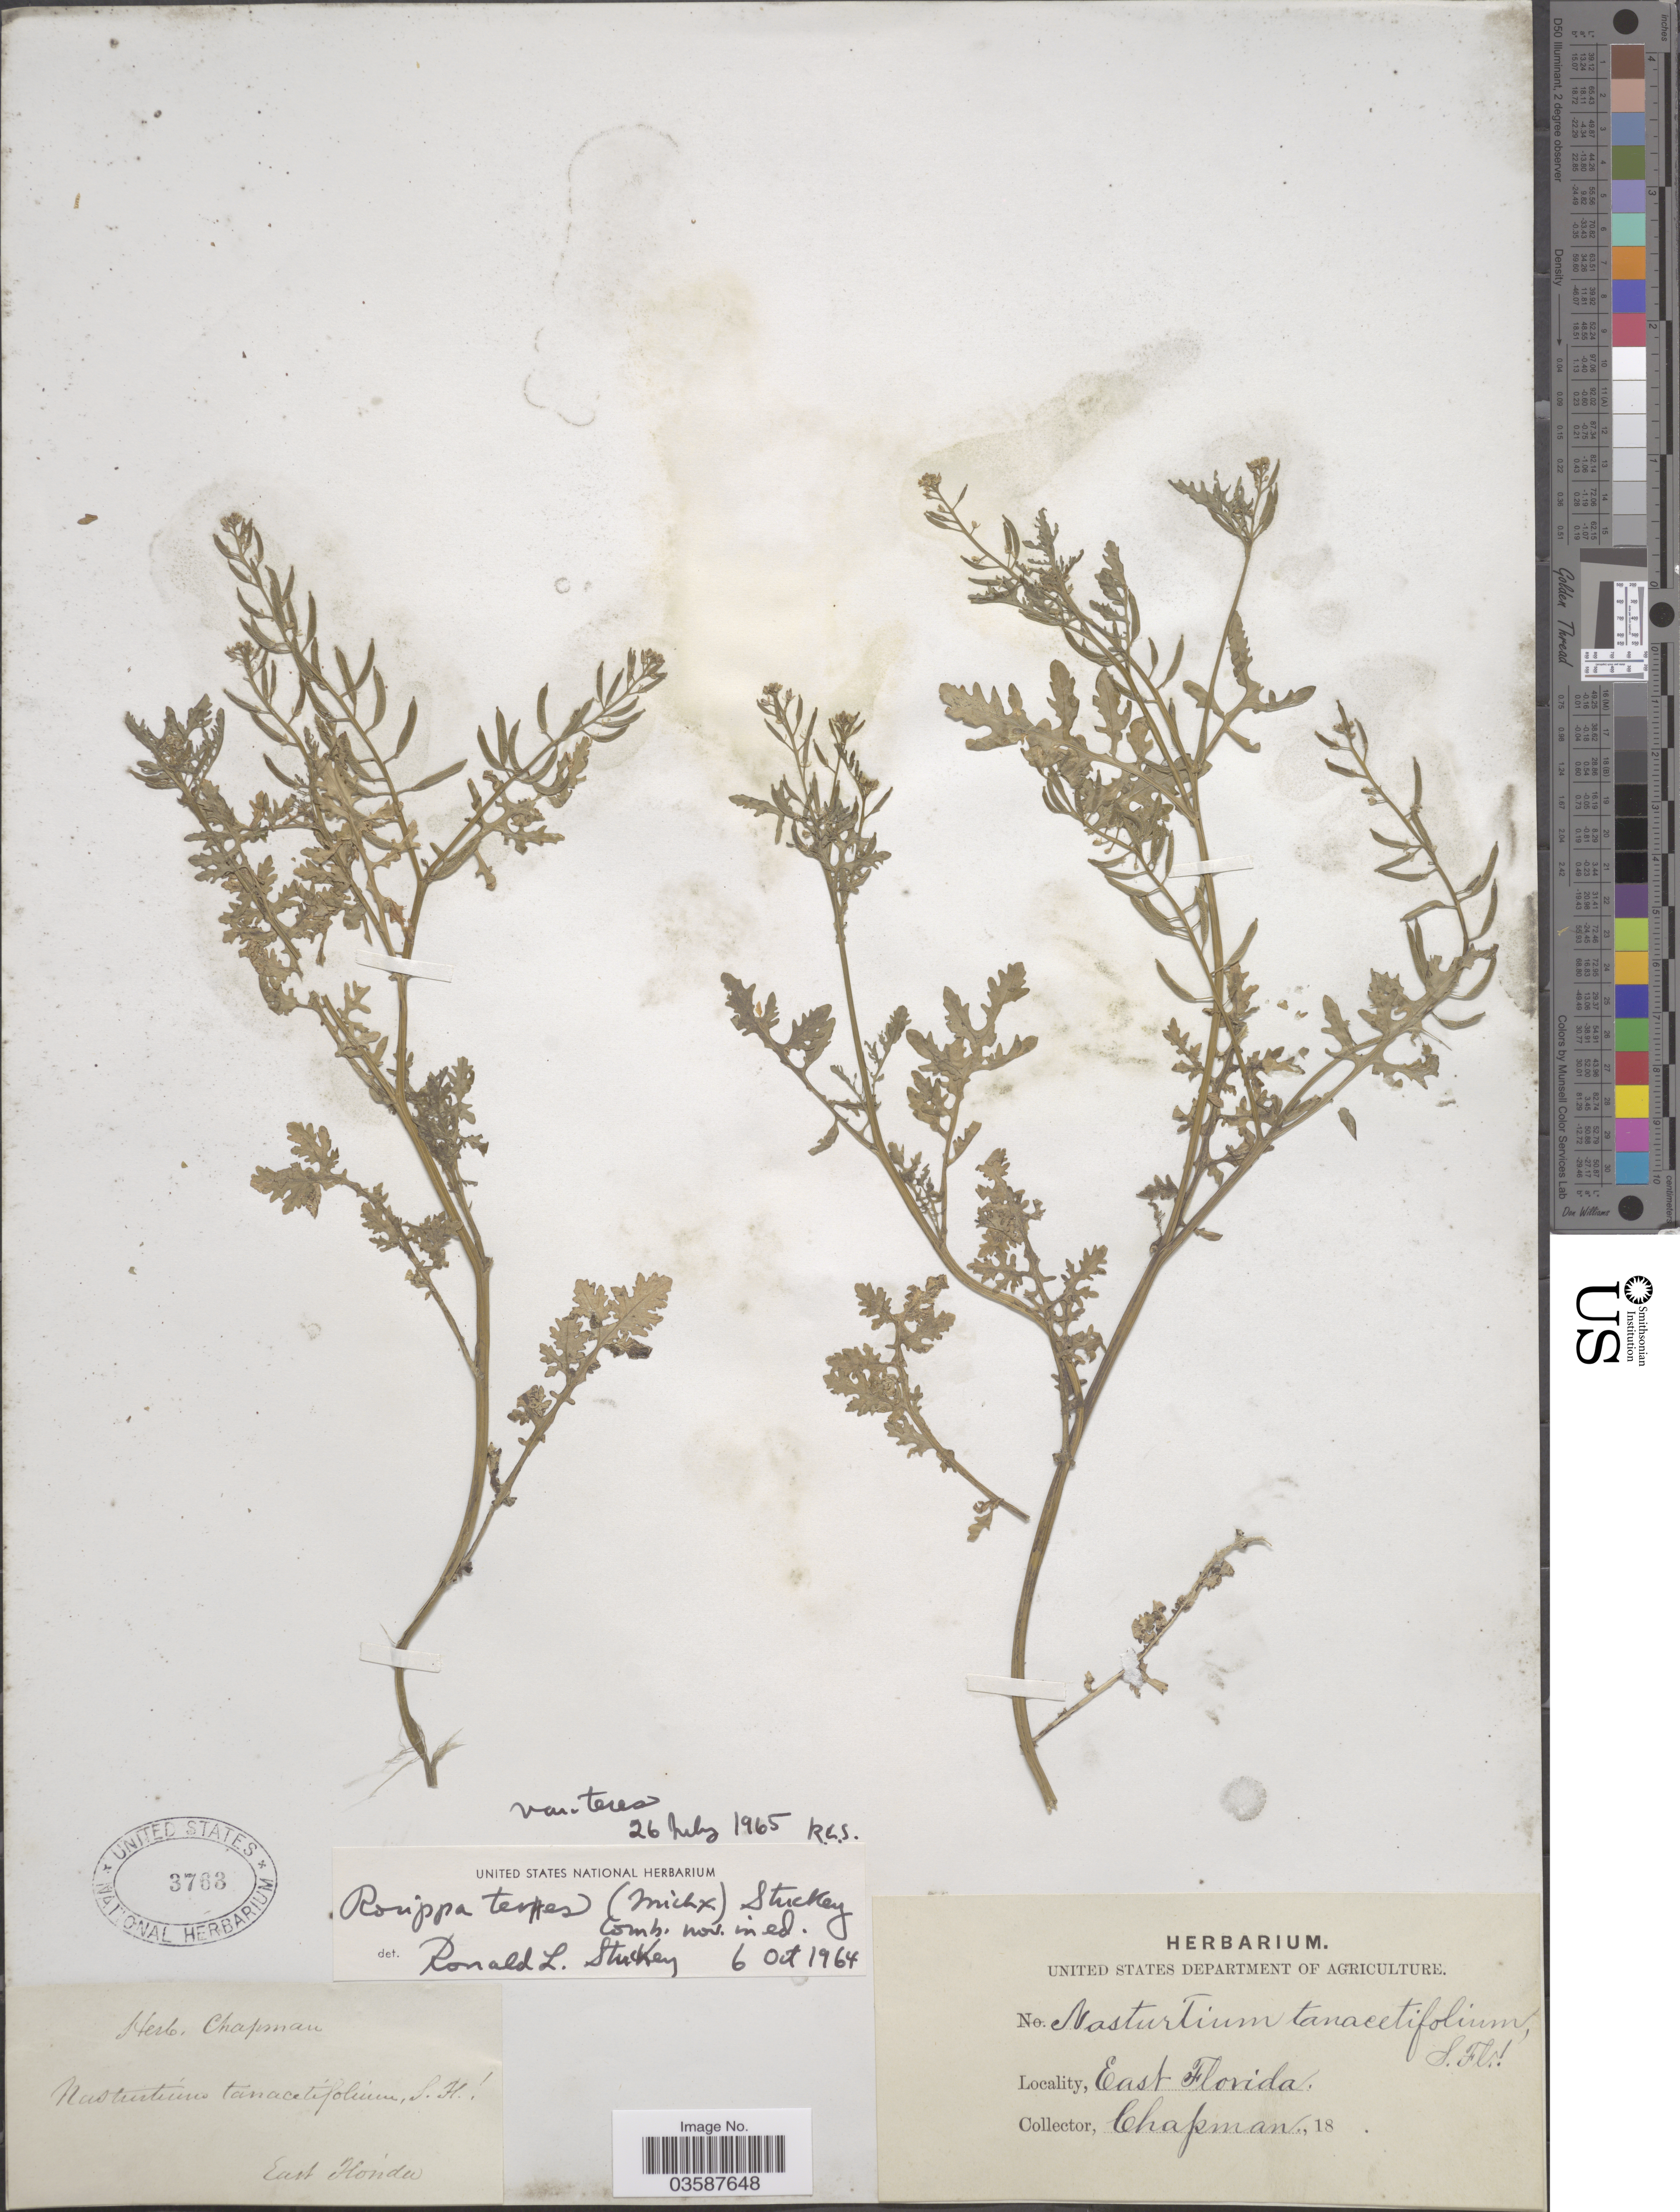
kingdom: Plantae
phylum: Tracheophyta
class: Magnoliopsida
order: Brassicales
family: Brassicaceae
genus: Rorippa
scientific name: Rorippa teres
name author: (Michx.) Stuckey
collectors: A. Chapman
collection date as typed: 18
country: United States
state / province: Florida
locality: East Florida.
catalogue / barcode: US 3763